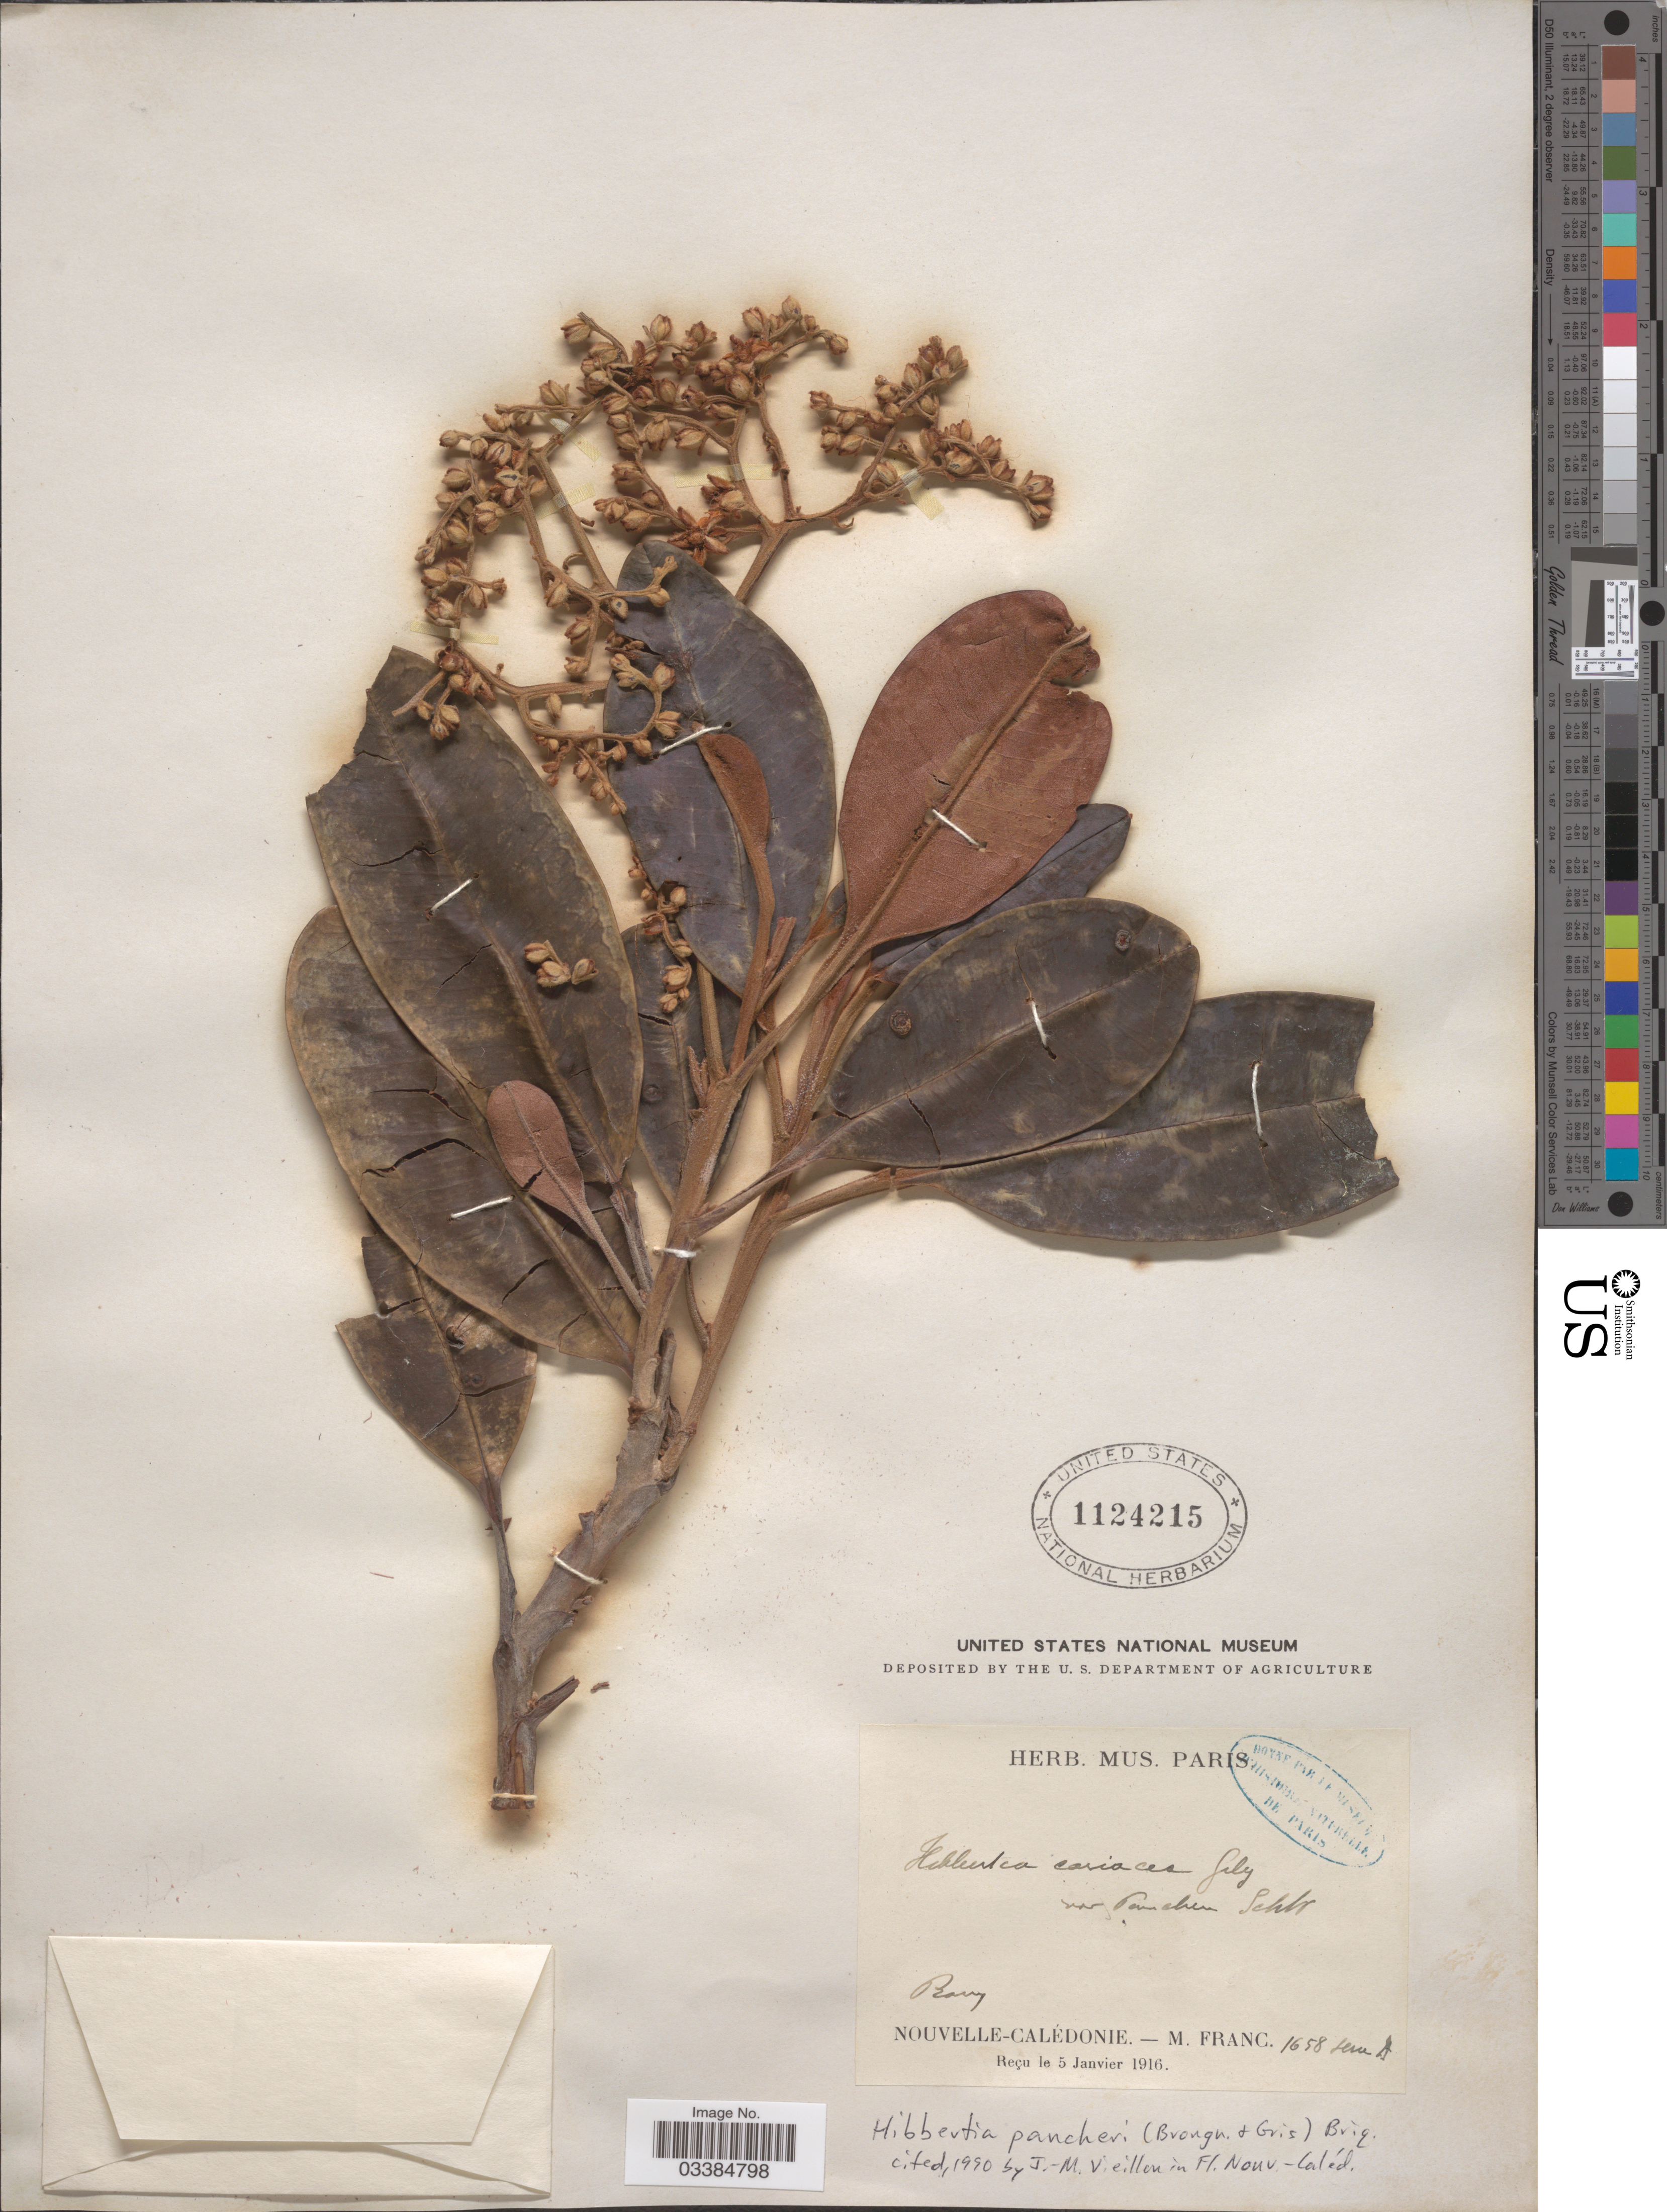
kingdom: Plantae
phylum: Tracheophyta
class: Magnoliopsida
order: Dilleniales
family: Dilleniaceae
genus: Hibbertia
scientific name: Hibbertia pancheri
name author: (Brongn. & Gris) Briq.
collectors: M. Franc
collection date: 1916-01-05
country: New Caledonia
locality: Ravy [interpreted], Nouvelle-Calédonie.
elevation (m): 1658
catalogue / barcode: US 1124215